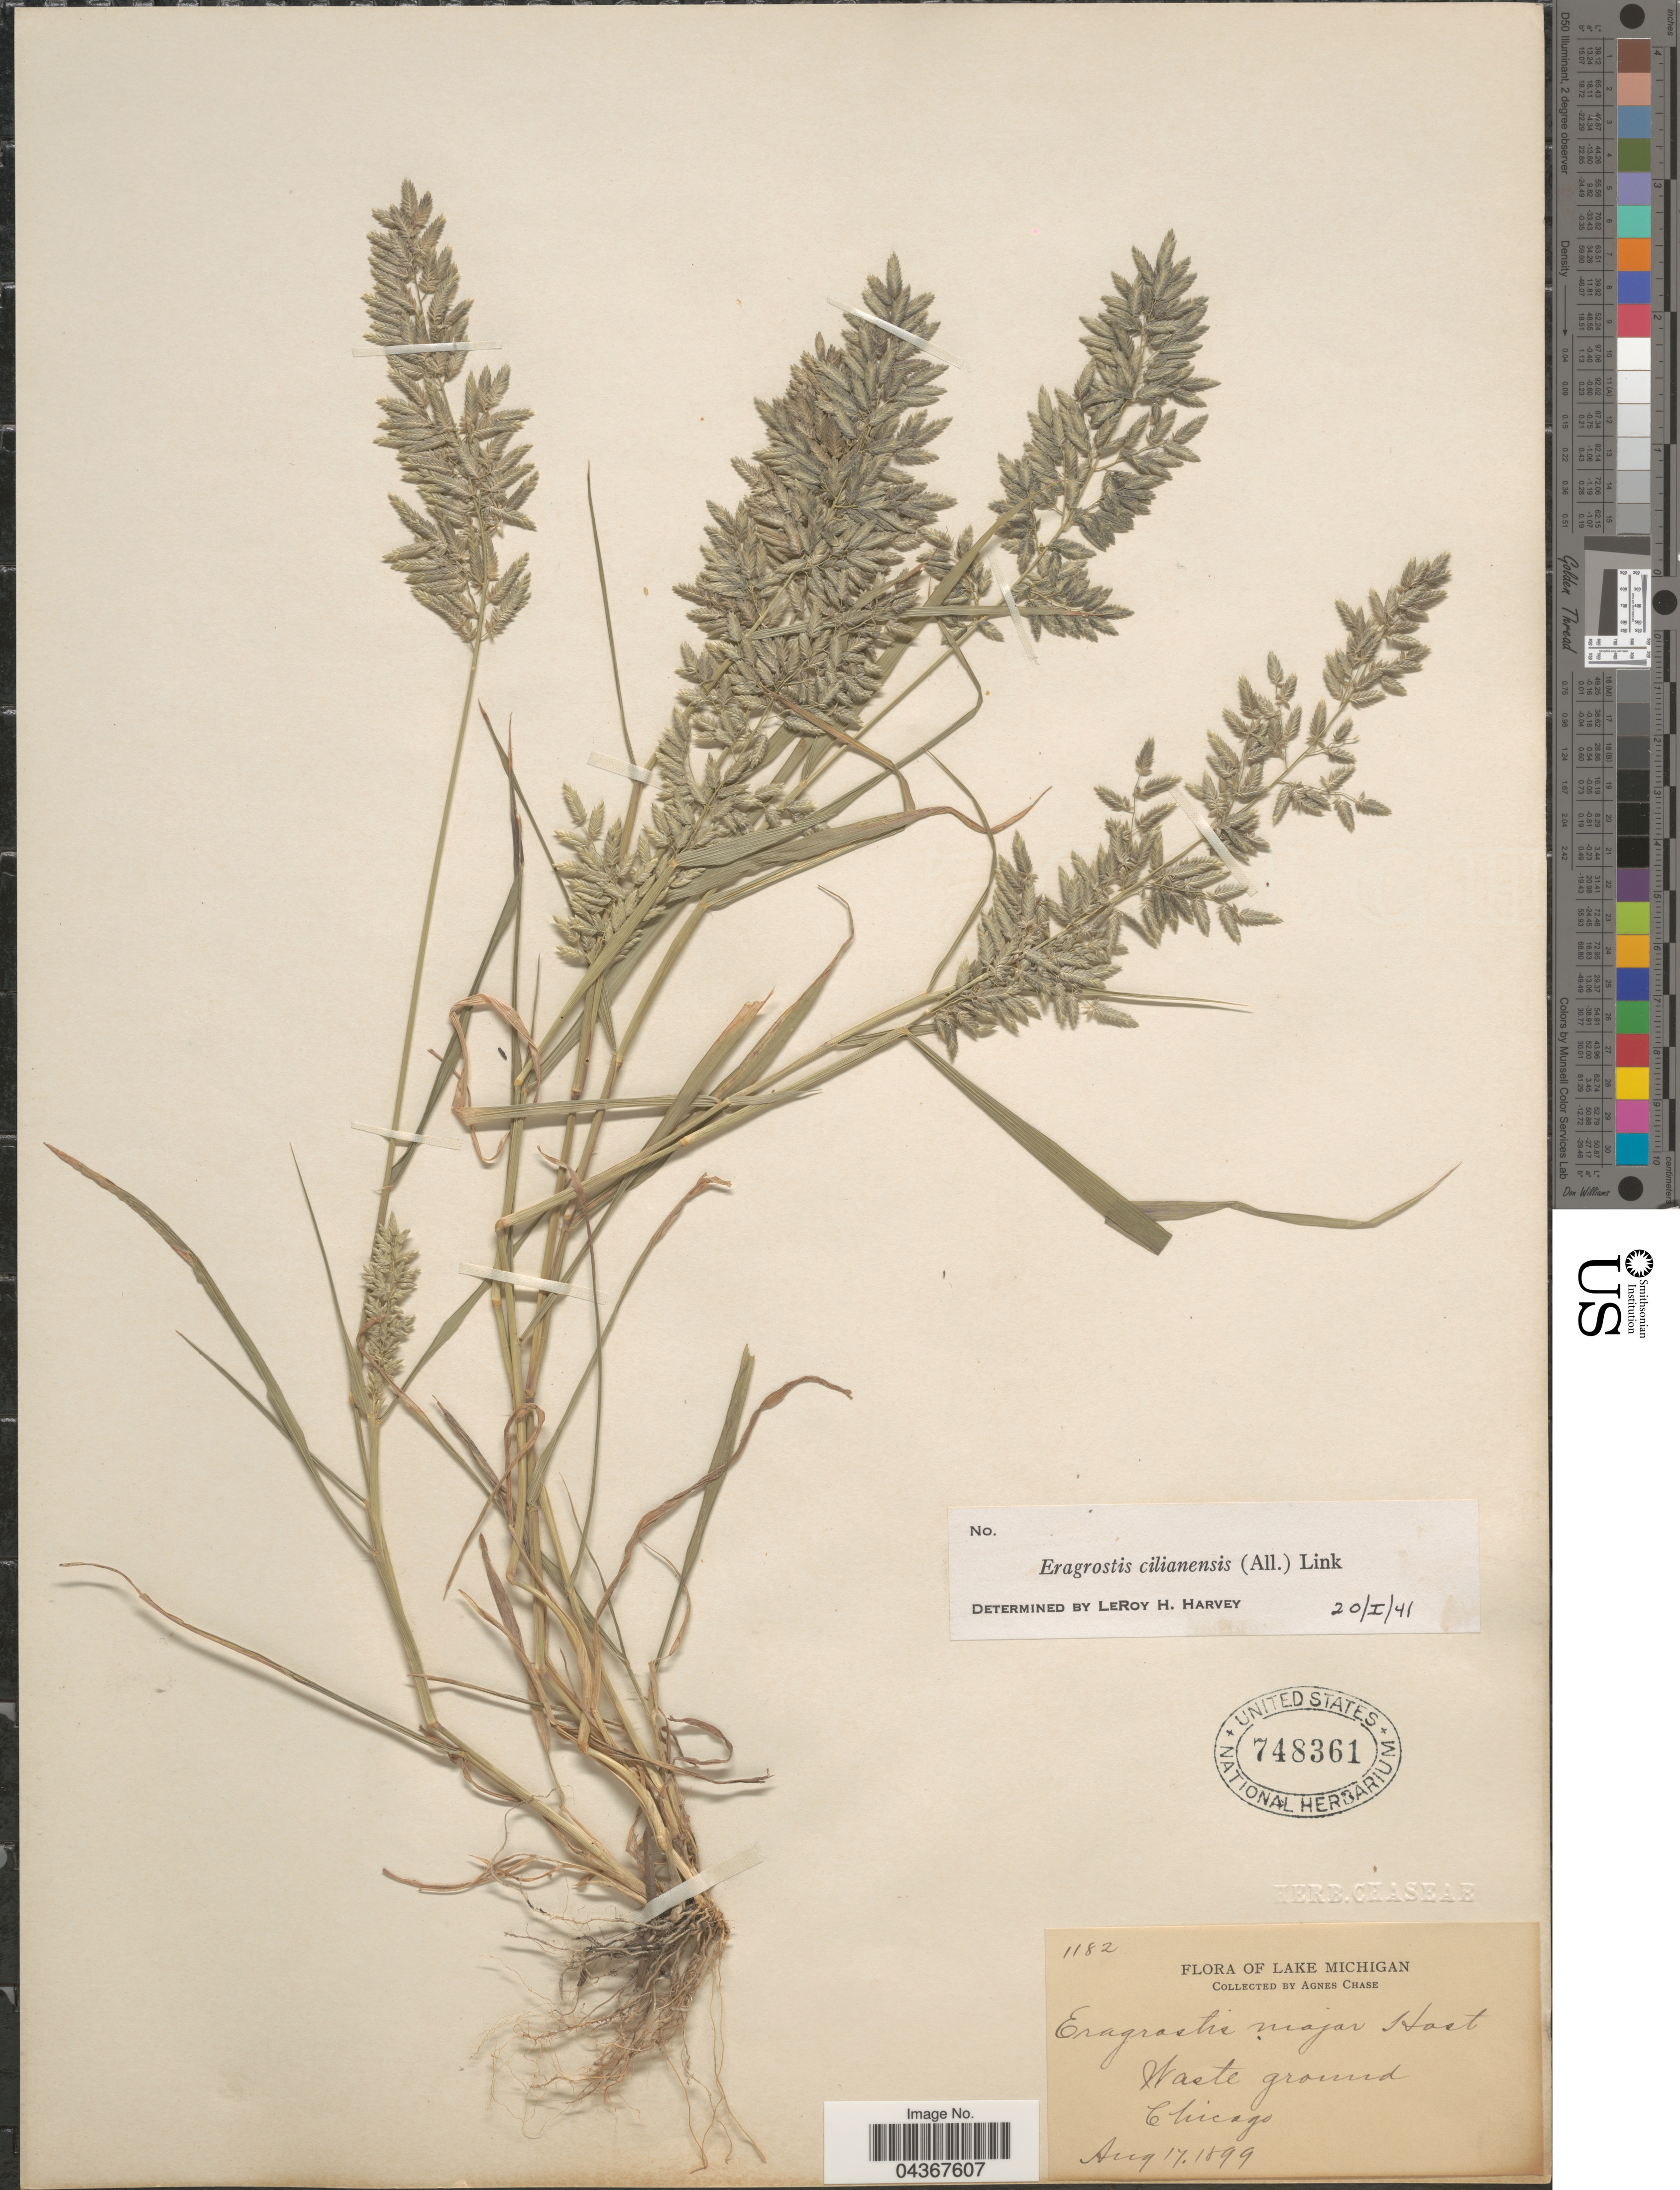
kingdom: Plantae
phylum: Tracheophyta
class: Liliopsida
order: Poales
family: Poaceae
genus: Eragrostis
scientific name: Eragrostis cilianensis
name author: (Bellardi) Vignolo ex Janch.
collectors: A. Chase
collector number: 1182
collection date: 1899-08-17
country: United States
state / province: Michigan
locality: Lake Michigan. Chicago.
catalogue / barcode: US 748361